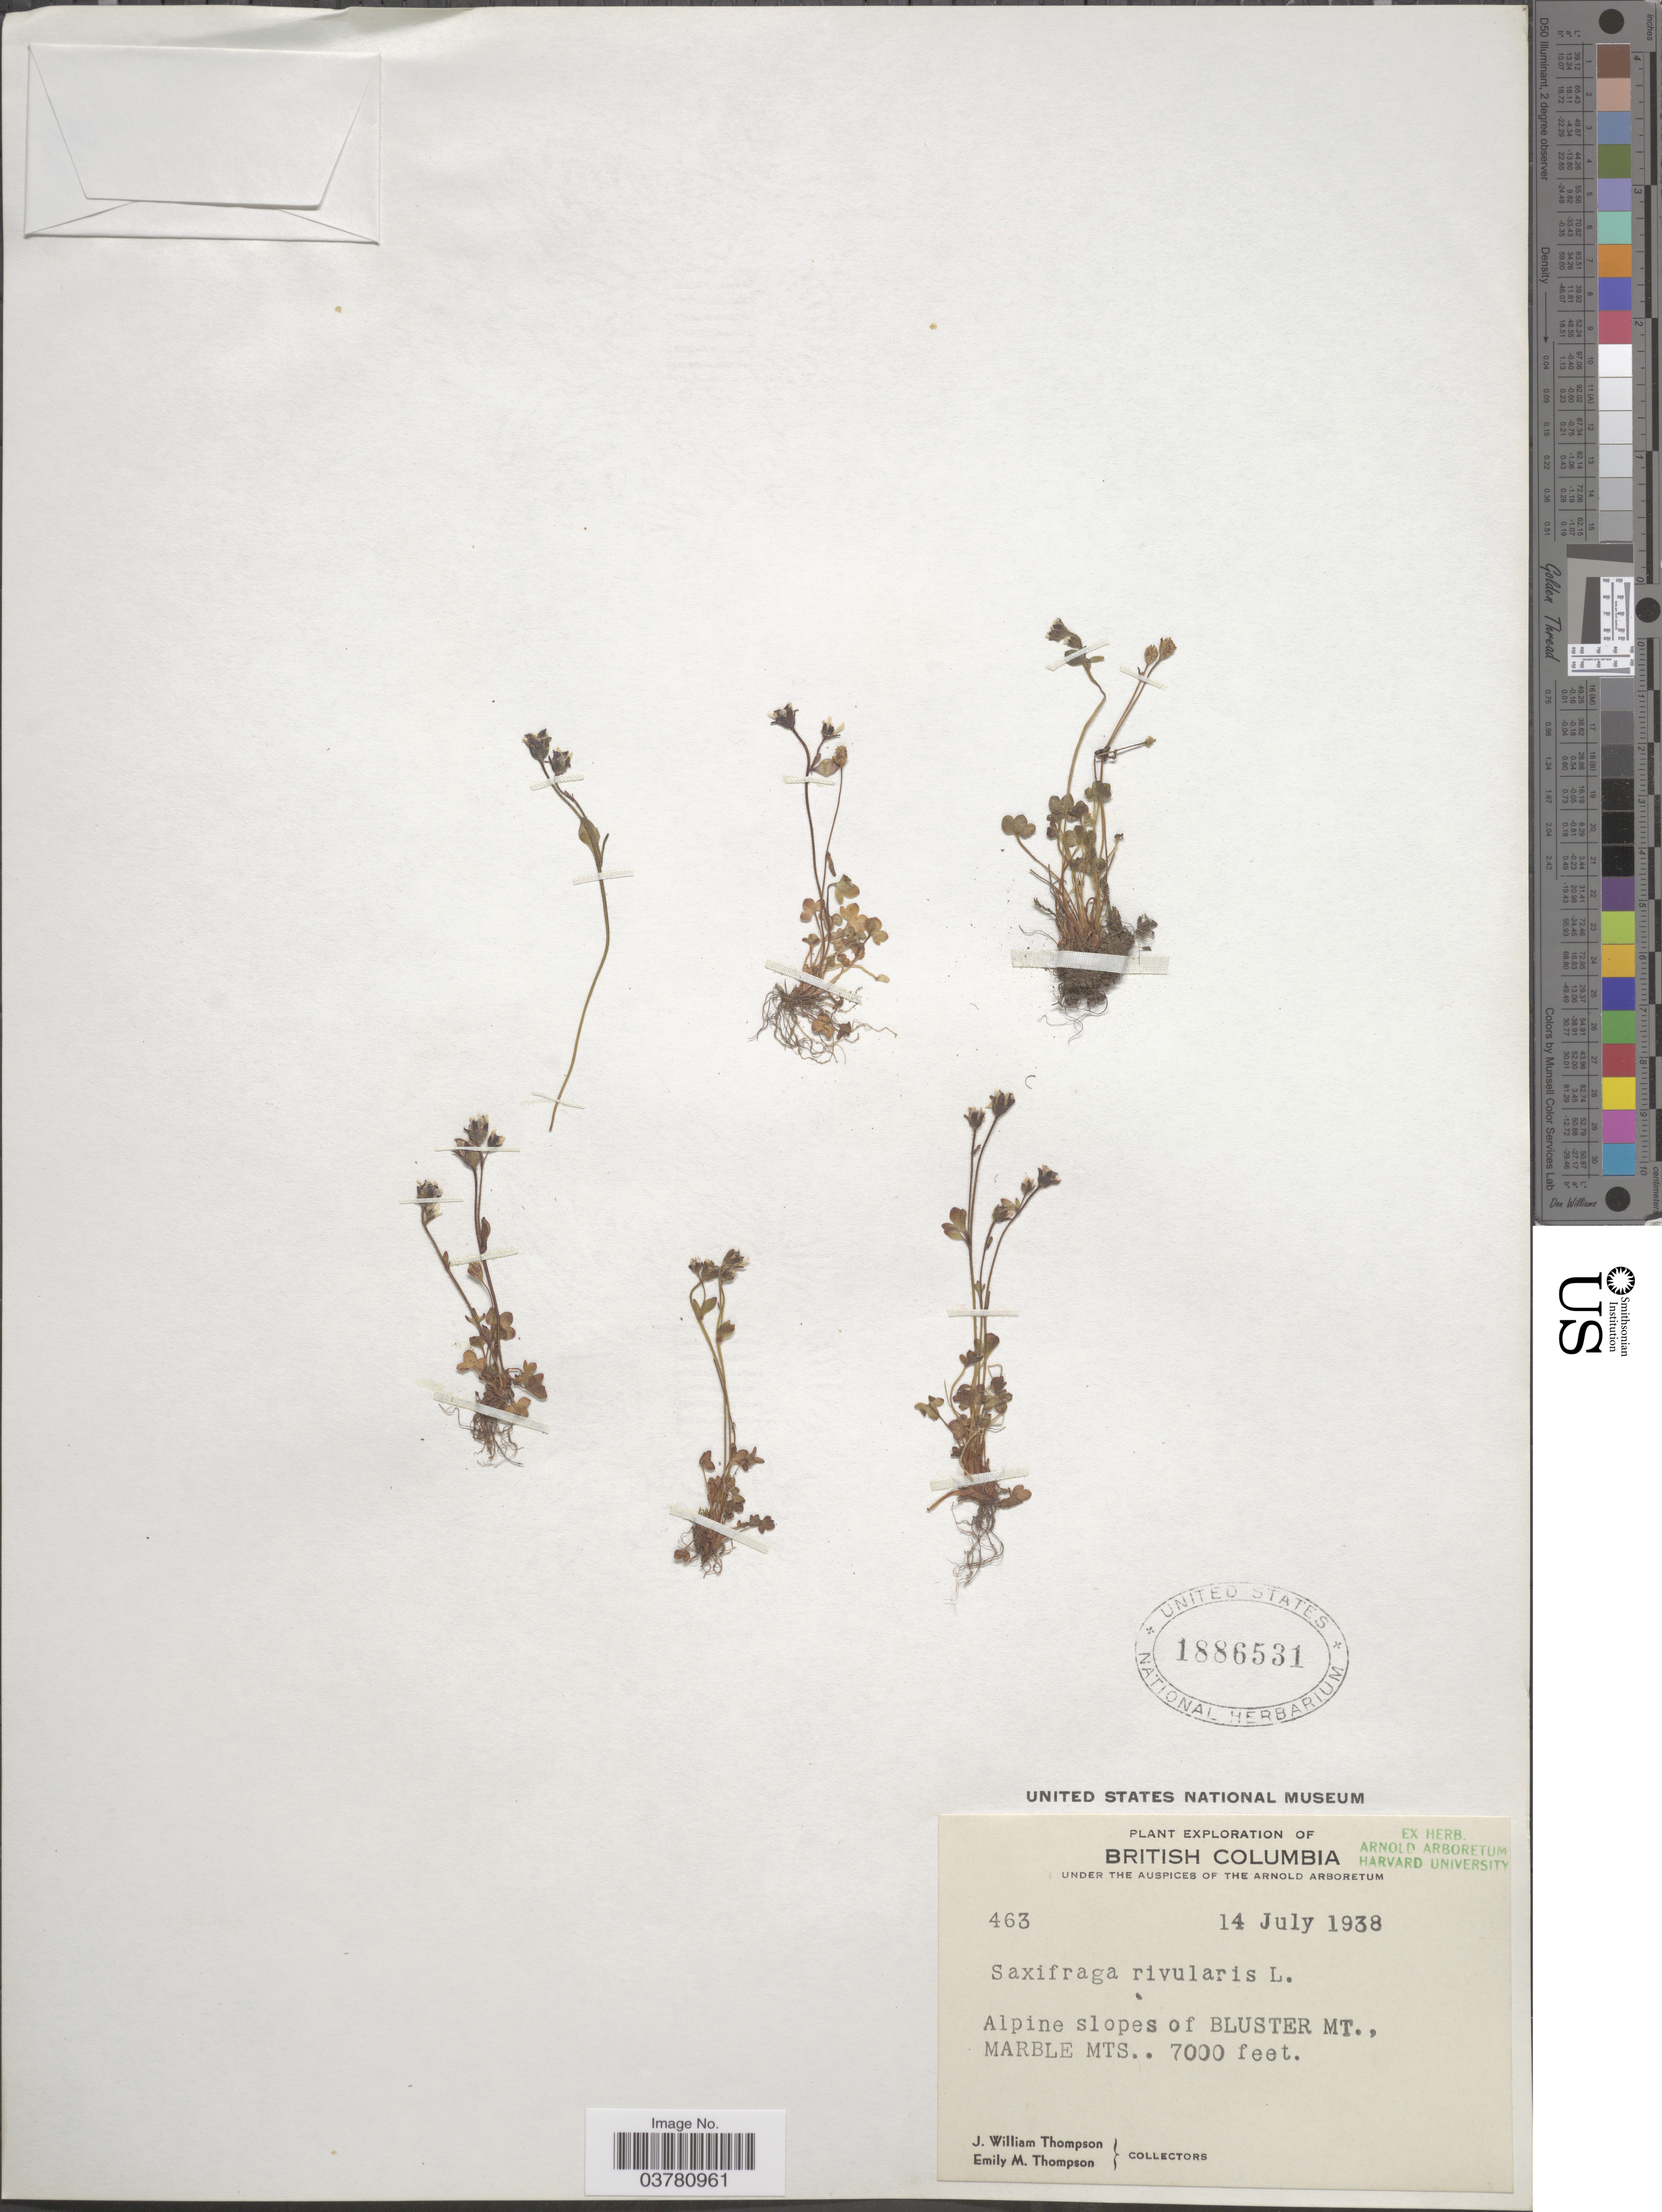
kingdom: Plantae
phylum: Tracheophyta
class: Magnoliopsida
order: Saxifragales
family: Saxifragaceae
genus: Saxifraga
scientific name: Saxifraga rivularis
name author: L.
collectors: J. W. Thompson & E. M. Thompson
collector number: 463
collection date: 1938-07-14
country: Canada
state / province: British Columbia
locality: Exploration of British Columbia. Alpine slopes of Bluster Mt., Marble Mts.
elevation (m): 2134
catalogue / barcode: US 1886531